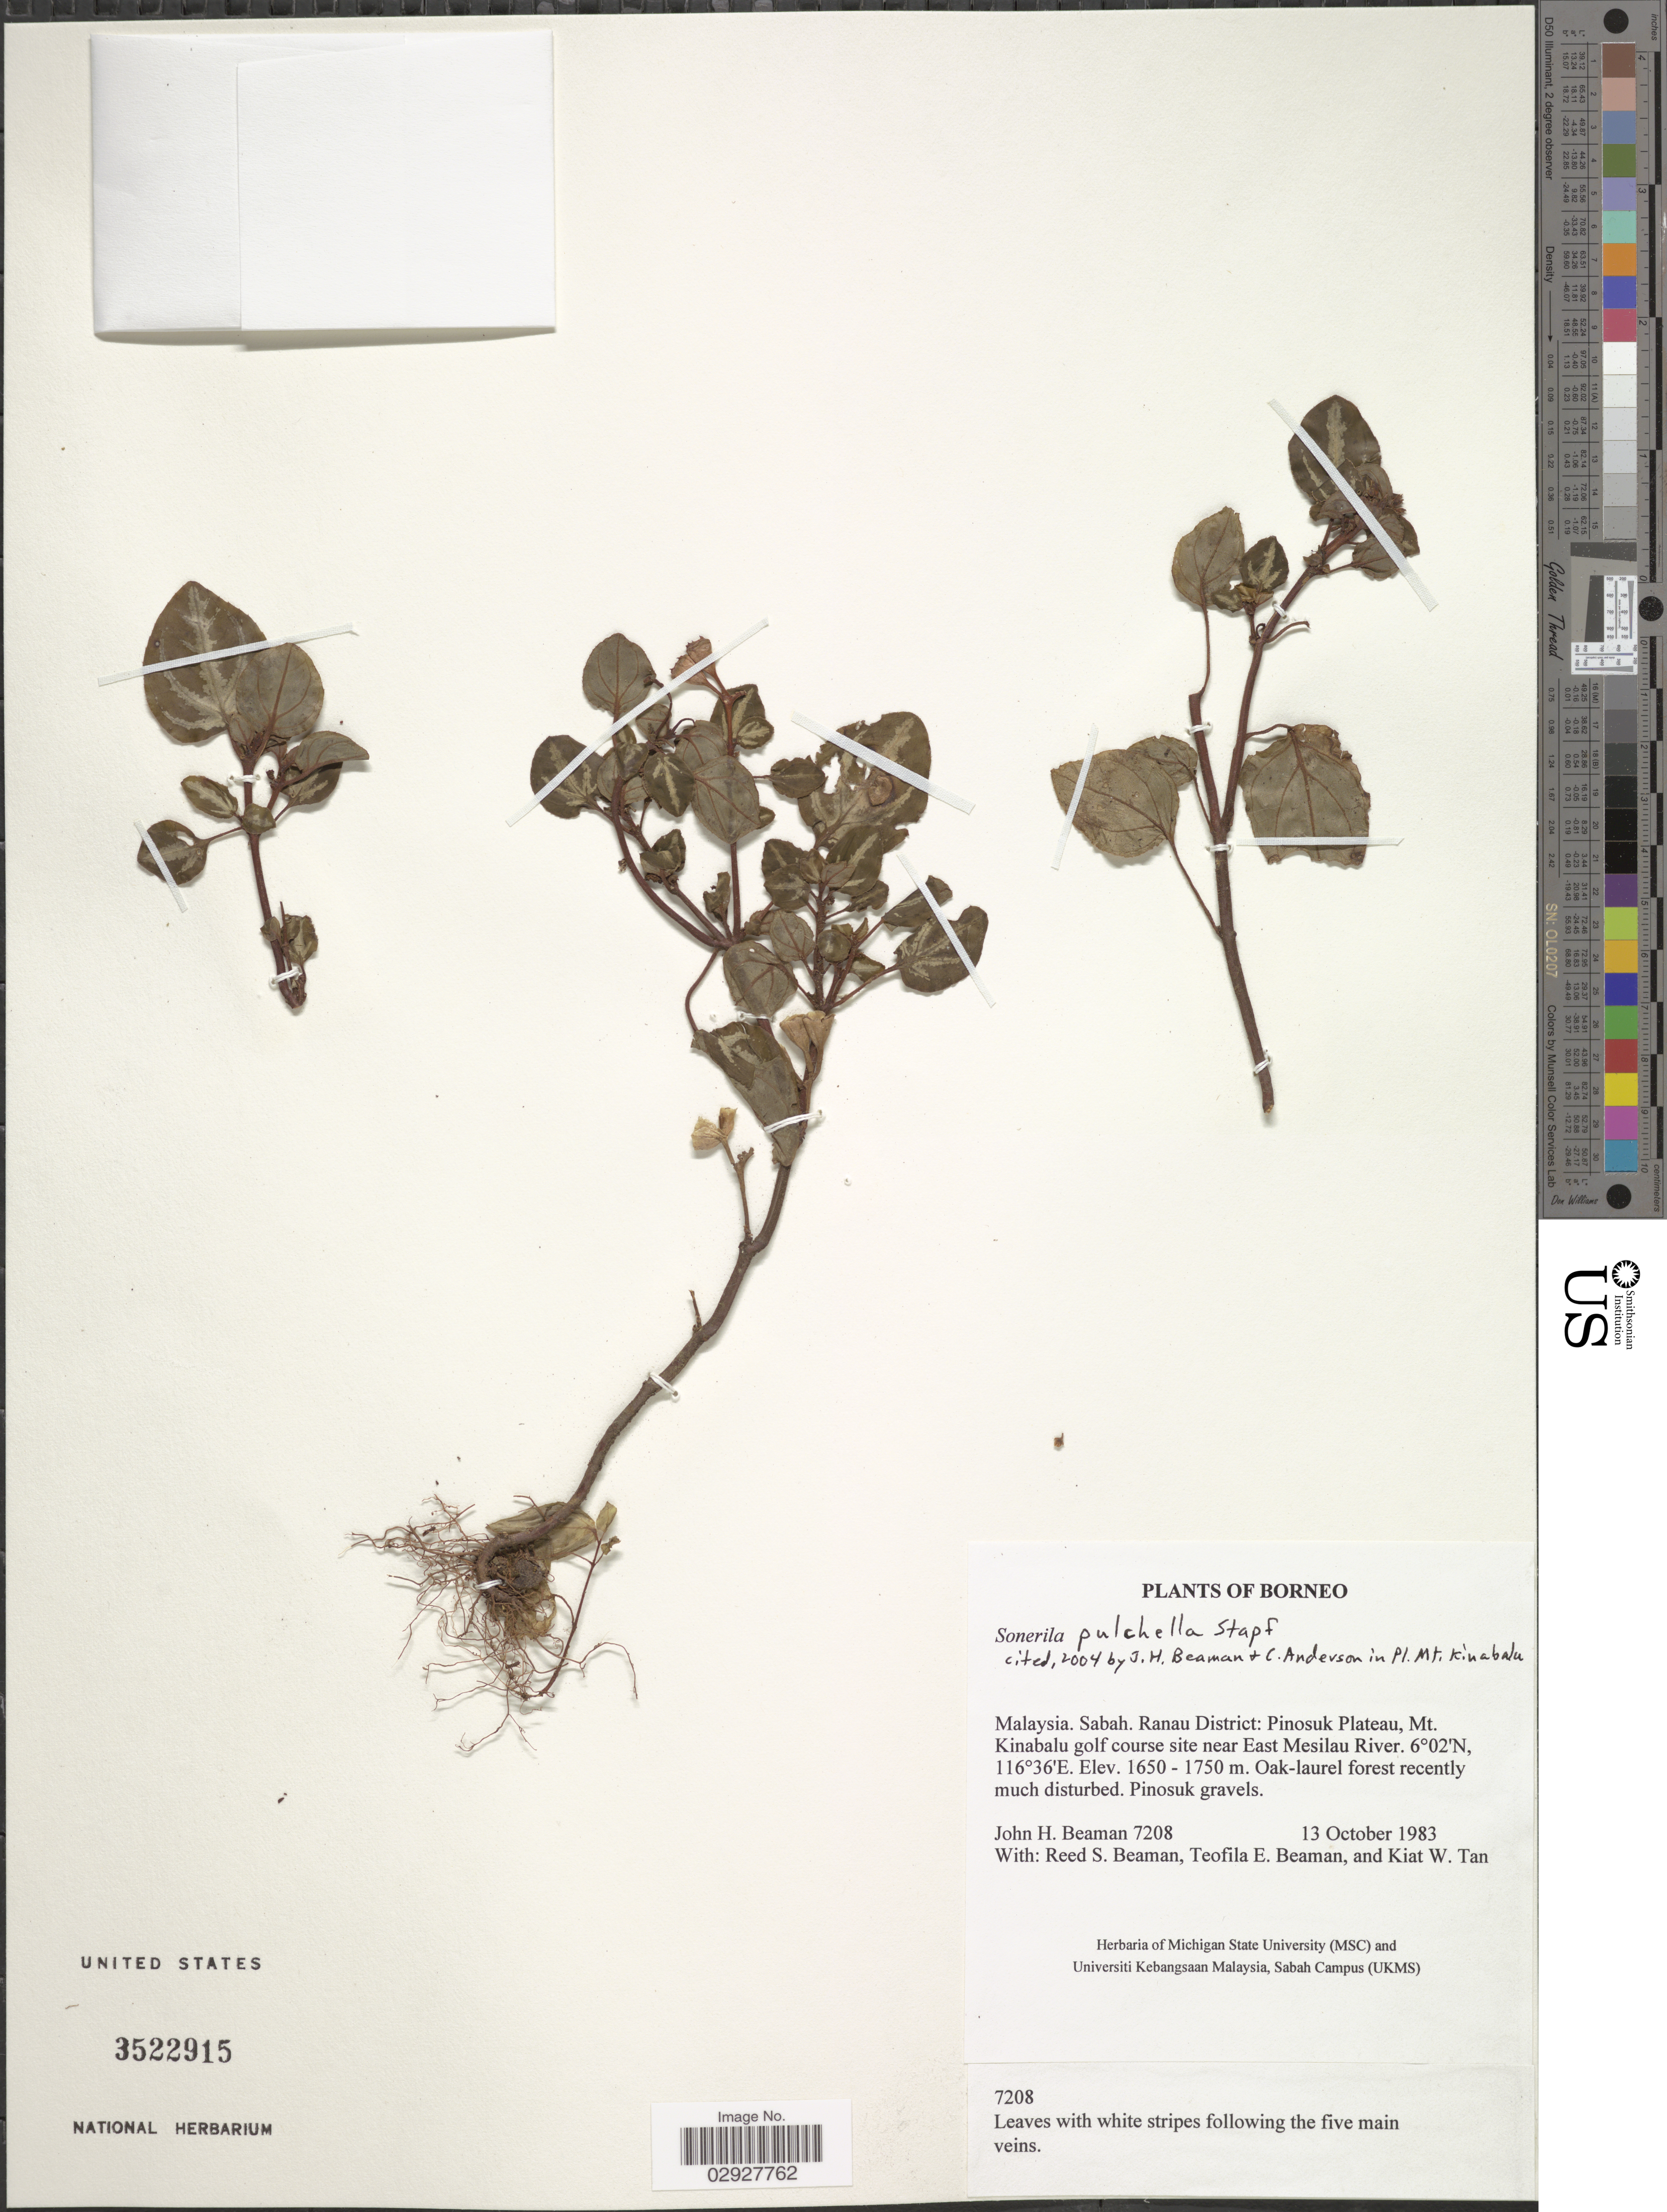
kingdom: Plantae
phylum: Tracheophyta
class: Magnoliopsida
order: Myrtales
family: Melastomataceae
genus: Sonerila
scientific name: Sonerila pulchella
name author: Stapf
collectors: J. H. Beaman, R. S. Beaman, T. E. Beaman & K. Tan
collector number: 7208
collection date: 1983-10-13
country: Malaysia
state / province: Sabah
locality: Borneo. Ranau District: Pinosuk Plateau, Mt. Kinabalu golf course site near East Mesilau River.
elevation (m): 1650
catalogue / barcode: US 3522915